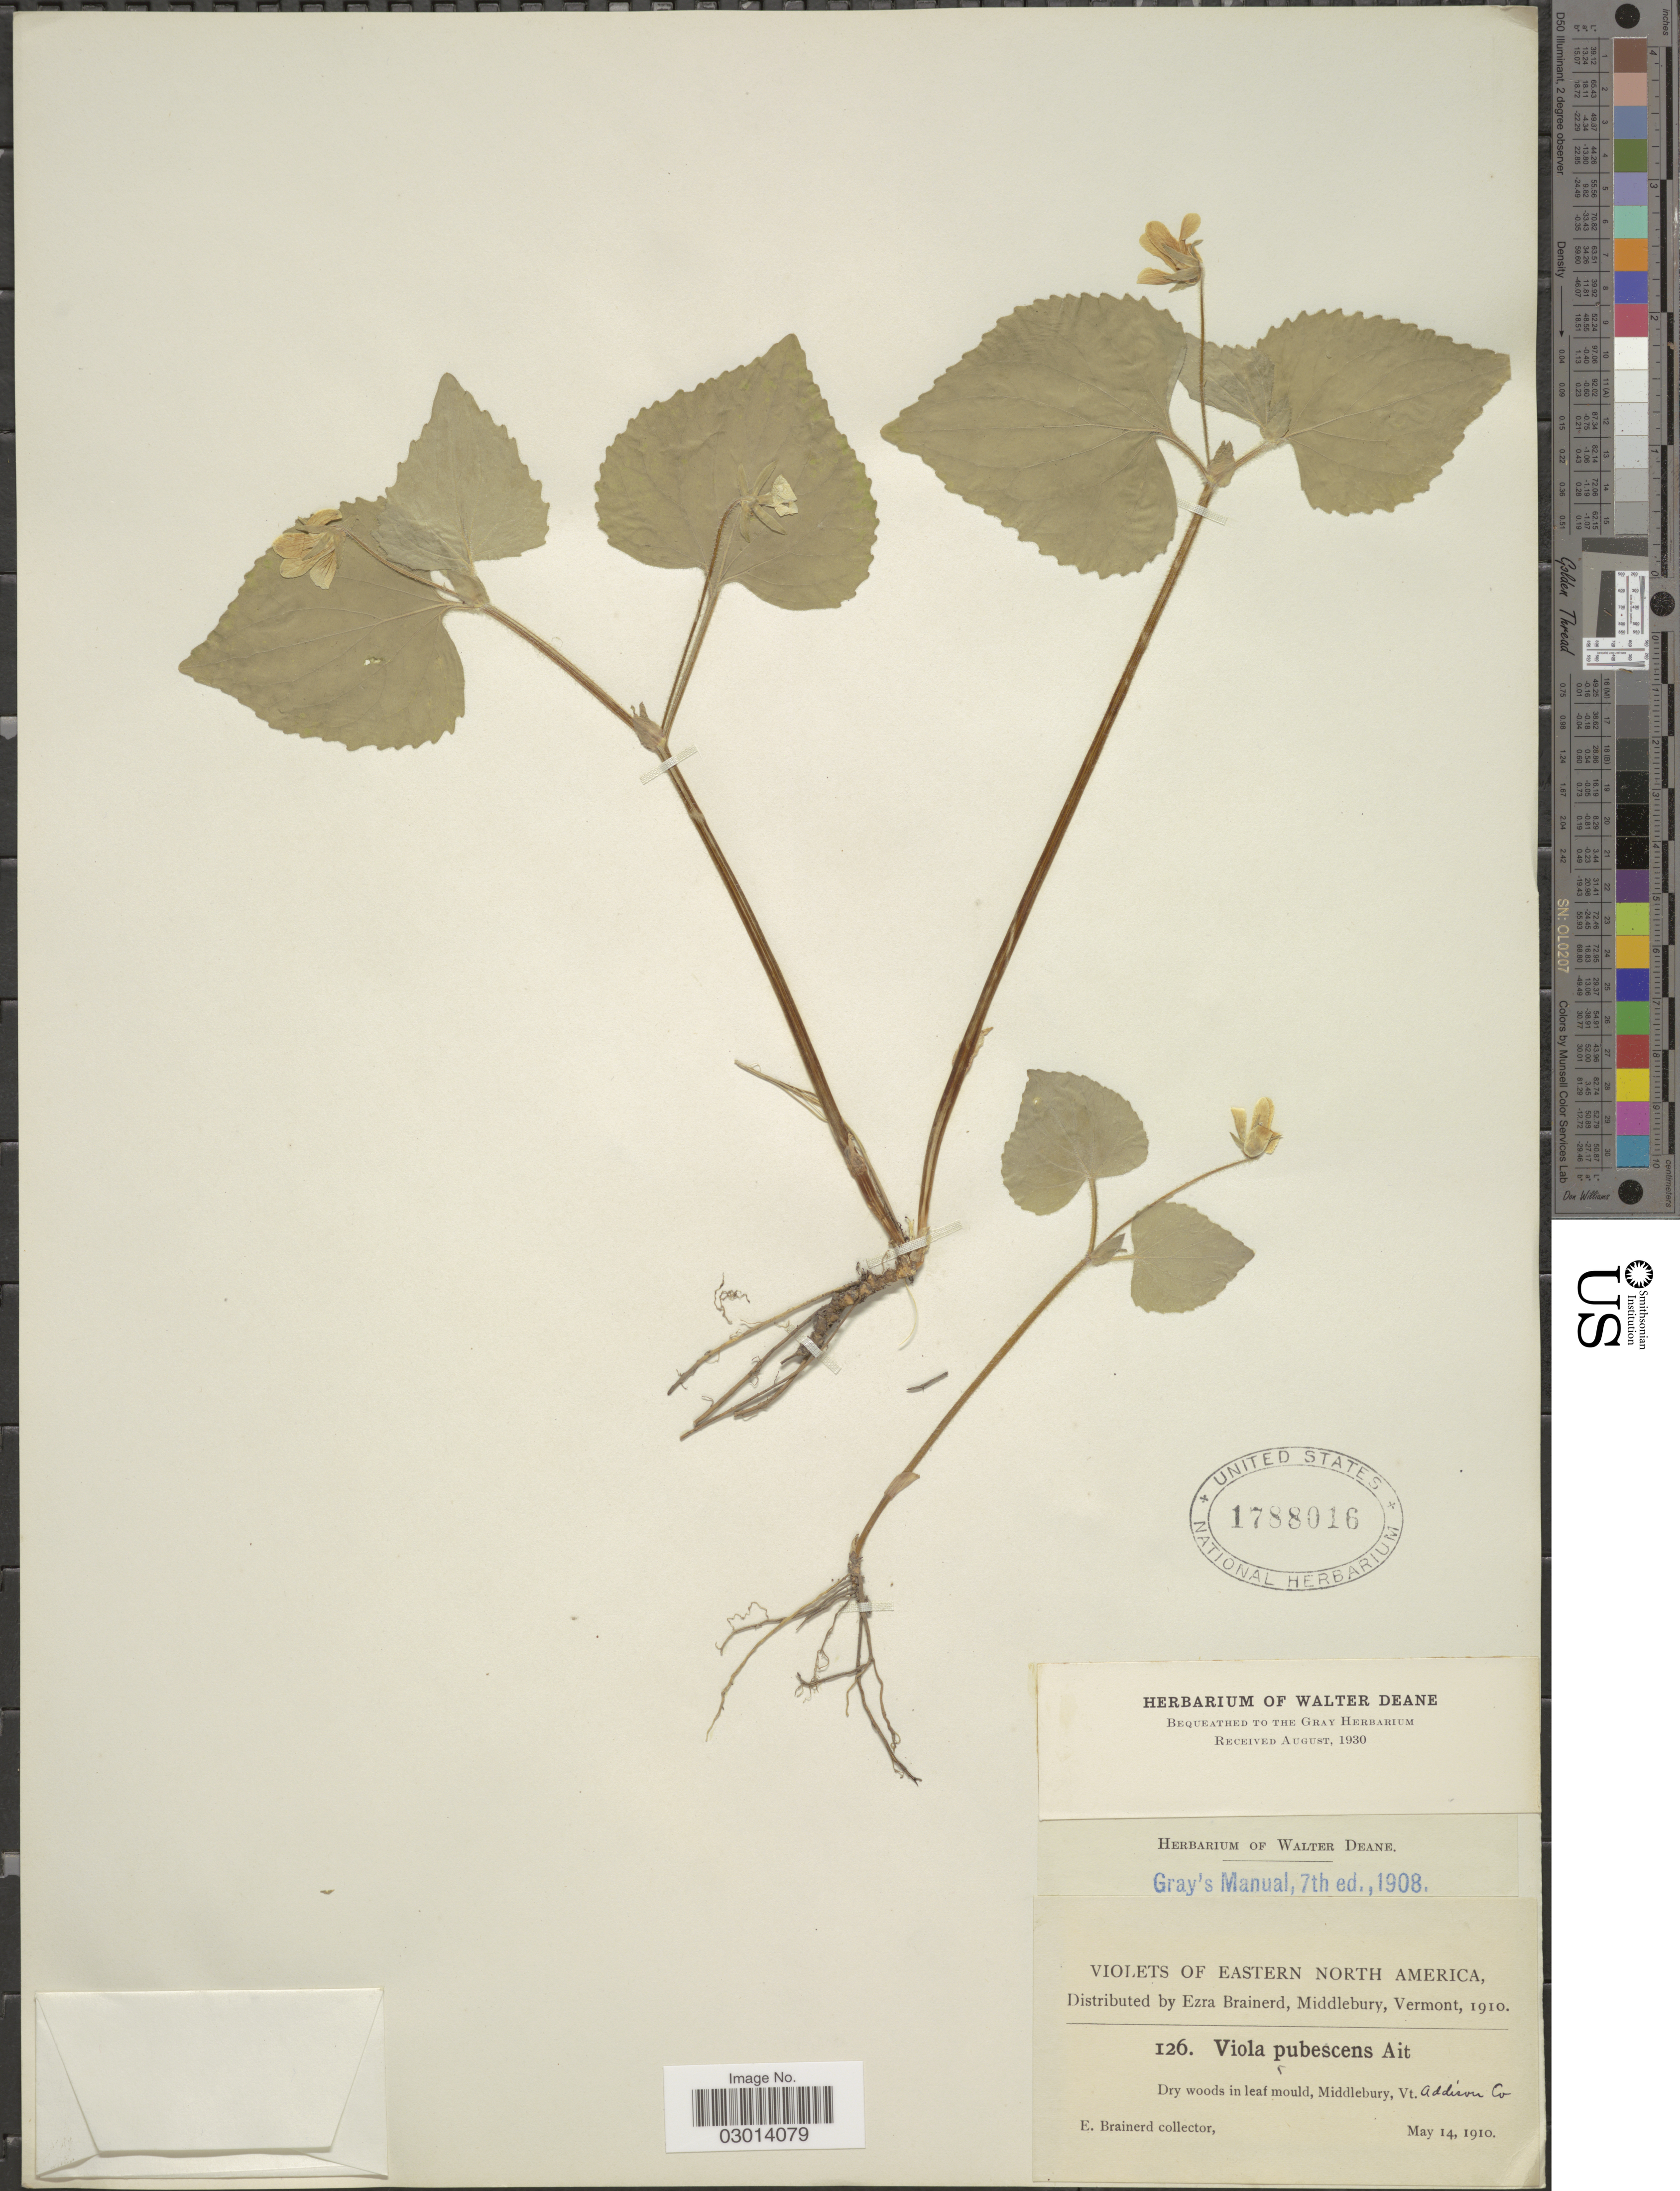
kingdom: Plantae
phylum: Tracheophyta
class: Magnoliopsida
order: Malpighiales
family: Violaceae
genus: Viola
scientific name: Viola pubescens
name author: Aiton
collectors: E. Brainerd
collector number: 126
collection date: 1910-05-14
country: United States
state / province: Vermont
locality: Dry woods in leaf mould, Middlebury, Vt. Addison Co.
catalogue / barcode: US 1788016